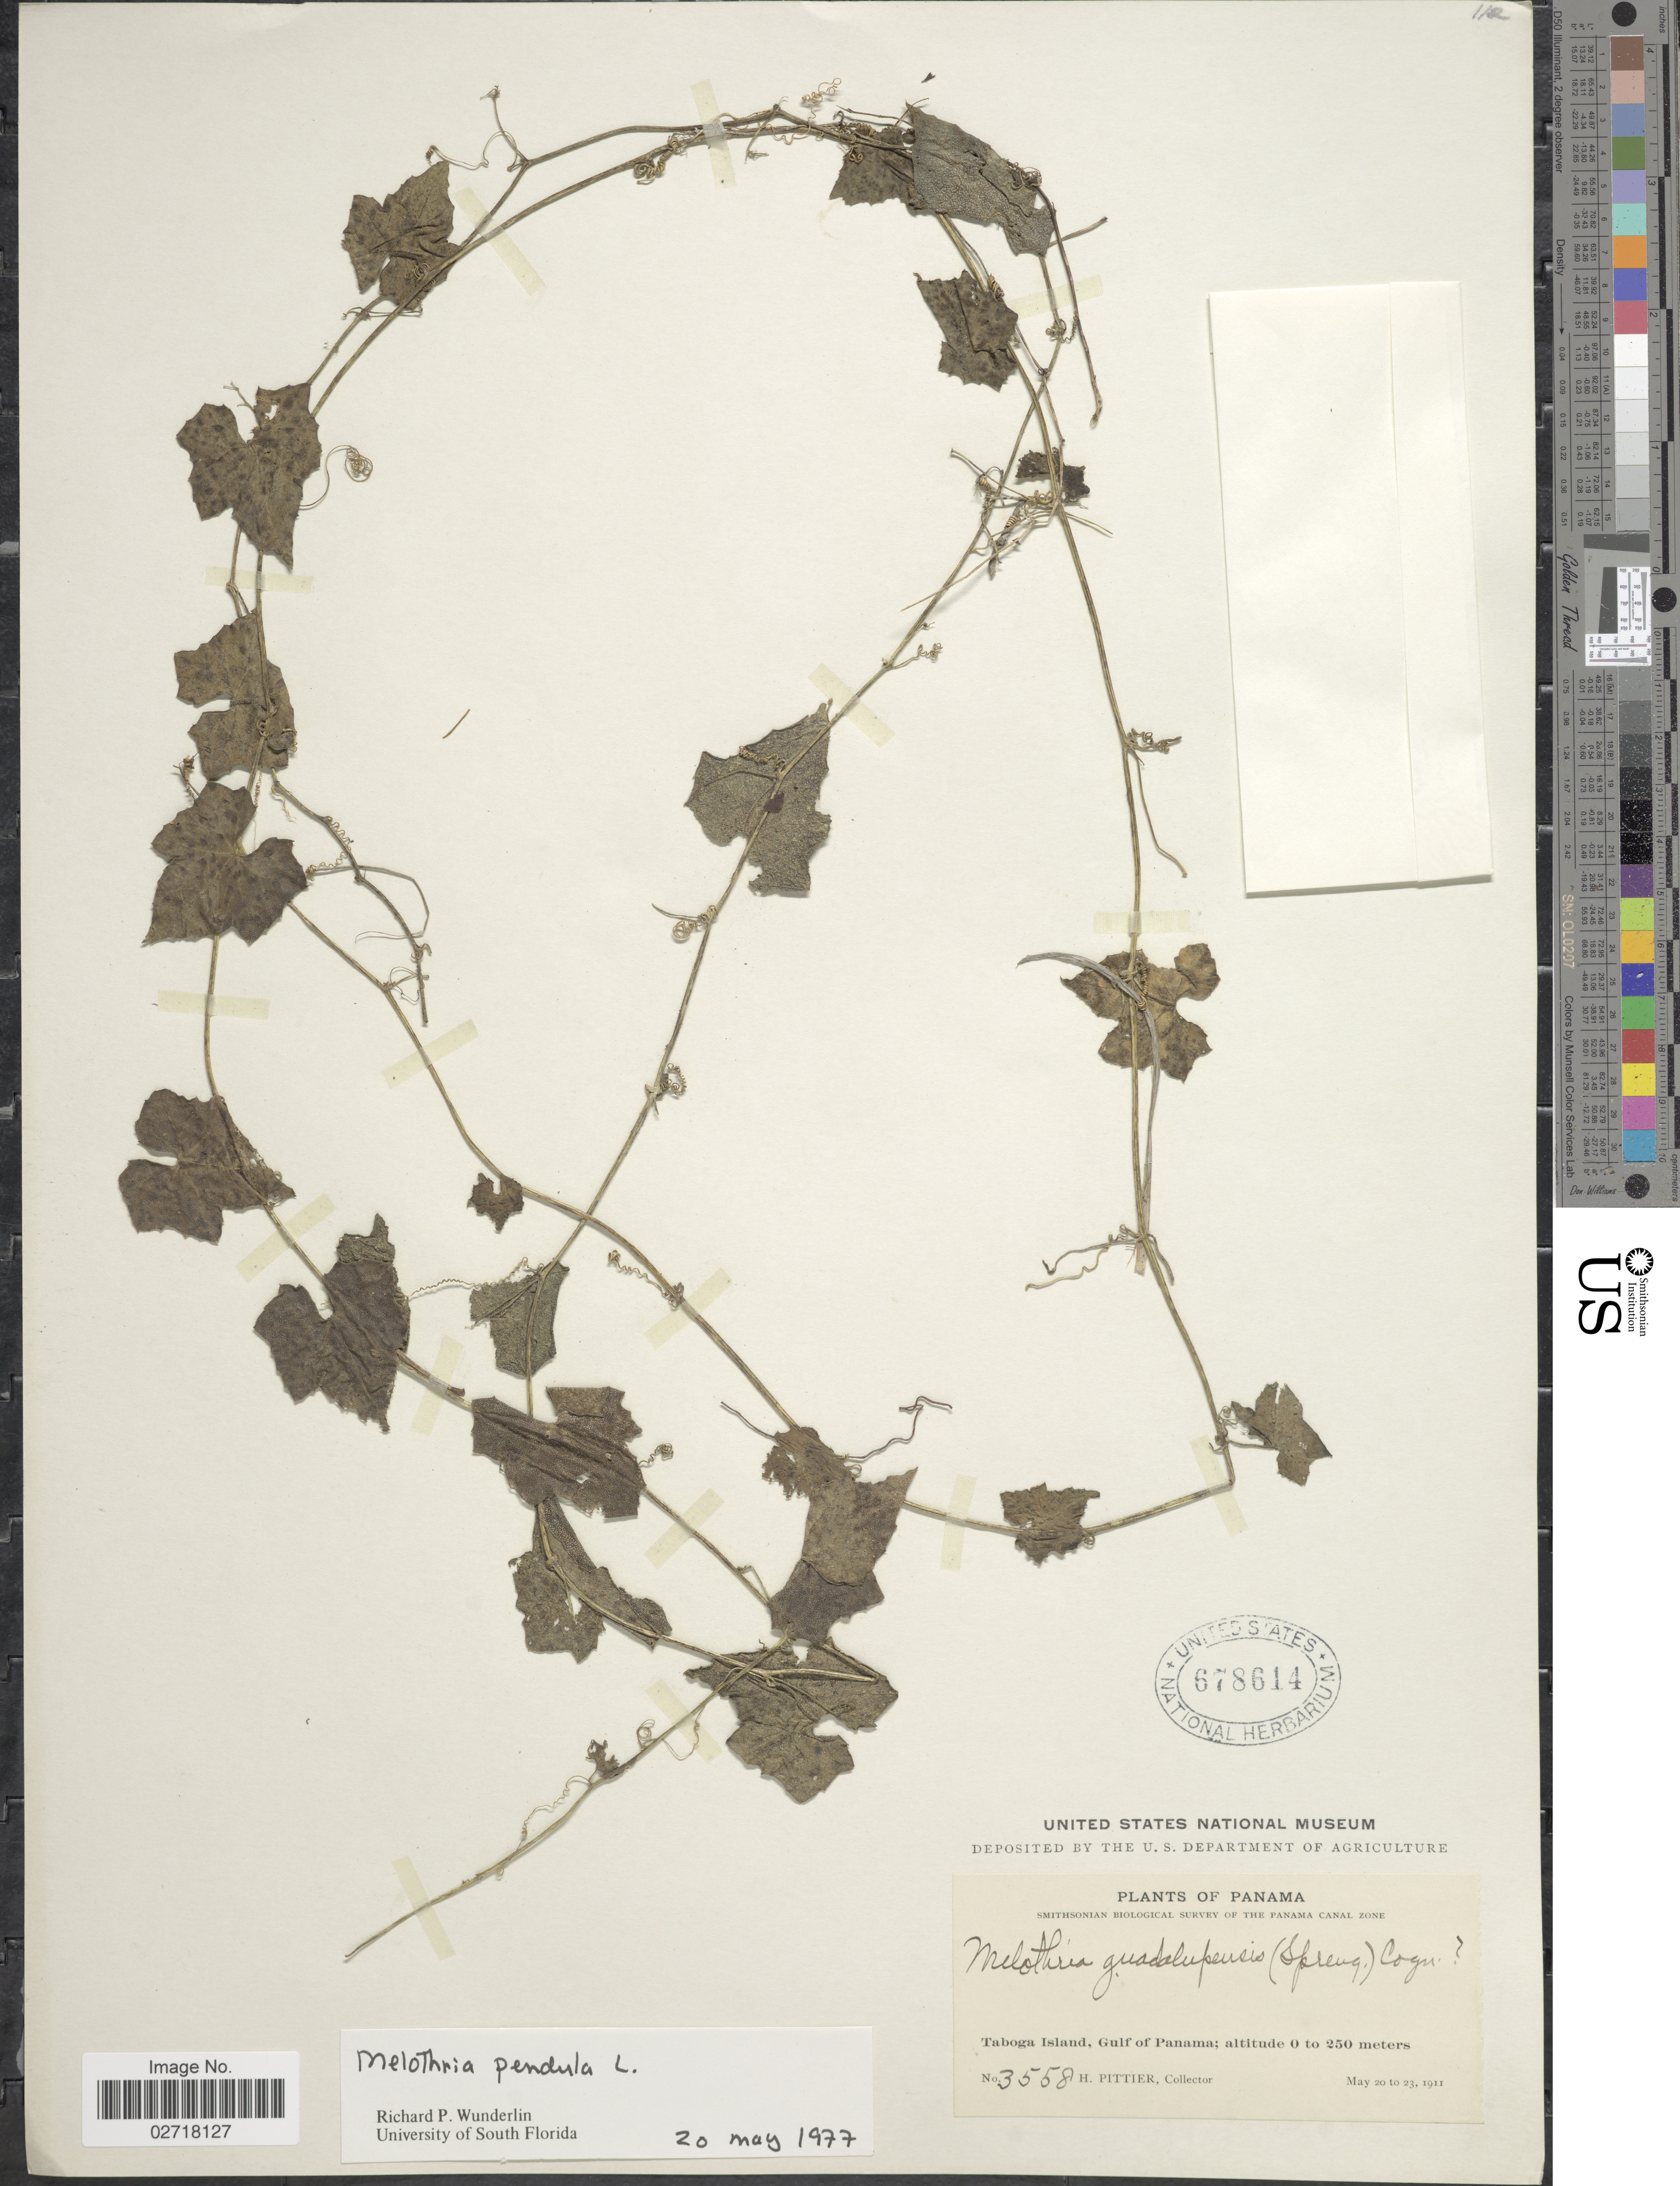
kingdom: Plantae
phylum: Tracheophyta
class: Magnoliopsida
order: Cucurbitales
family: Cucurbitaceae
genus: Melothria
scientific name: Melothria pendula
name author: L.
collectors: H. F. Pittier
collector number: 3558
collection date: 1911-05-20/1911-05-23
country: Panama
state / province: Panamá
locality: Taboga Island, Gulf of Panama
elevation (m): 0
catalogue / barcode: US 678614